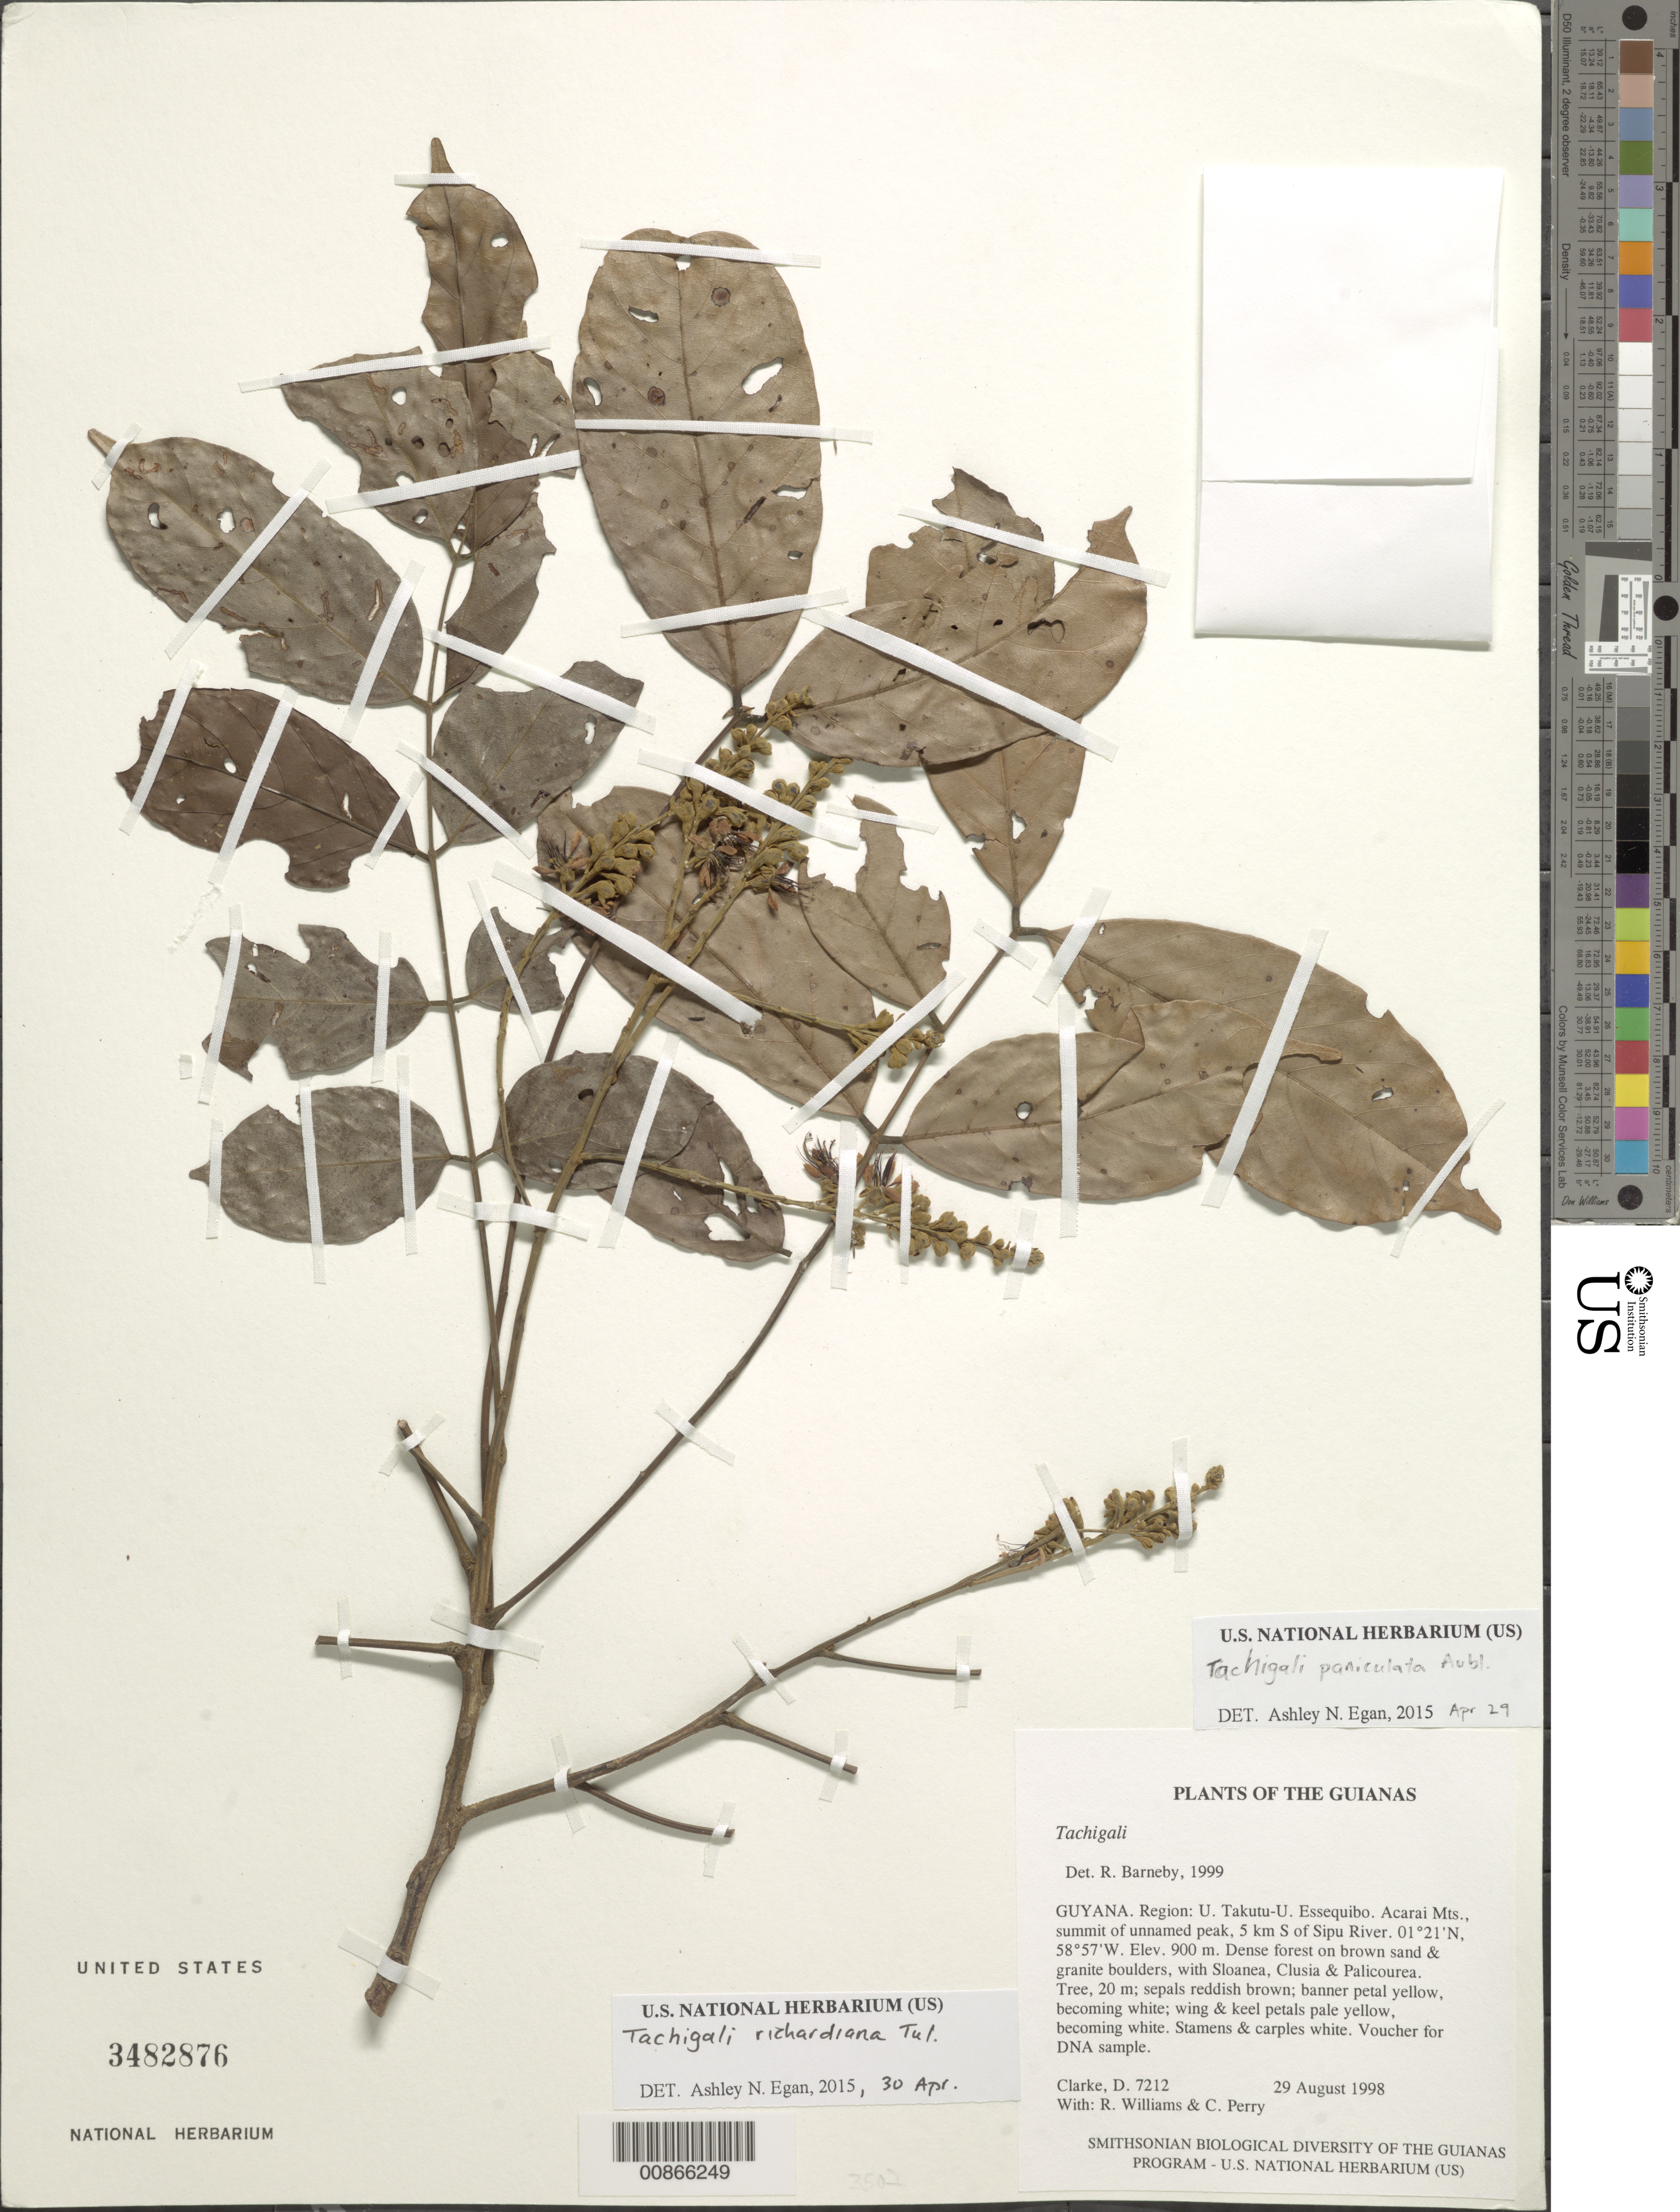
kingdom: Plantae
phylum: Tracheophyta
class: Magnoliopsida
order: Fabales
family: Fabaceae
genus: Tachigali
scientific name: Tachigali richardiana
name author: Tul.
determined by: Egan, Ashley N., (US), Smithsonian Institution - National Museum of Natural History (UNITED STATES)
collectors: H. D. Clarke, R. Williams & C. Perry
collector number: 7212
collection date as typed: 29 August 1998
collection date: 1998-08-29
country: Guyana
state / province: U. Takutu-U. Essequibo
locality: Acarai Mts., summit of unnamed peak, 5 km S of Sipu River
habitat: Dense forest on brown sand & granite boulders, with Sloanea, Clusia & Palicourea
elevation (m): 900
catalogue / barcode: US 3482876